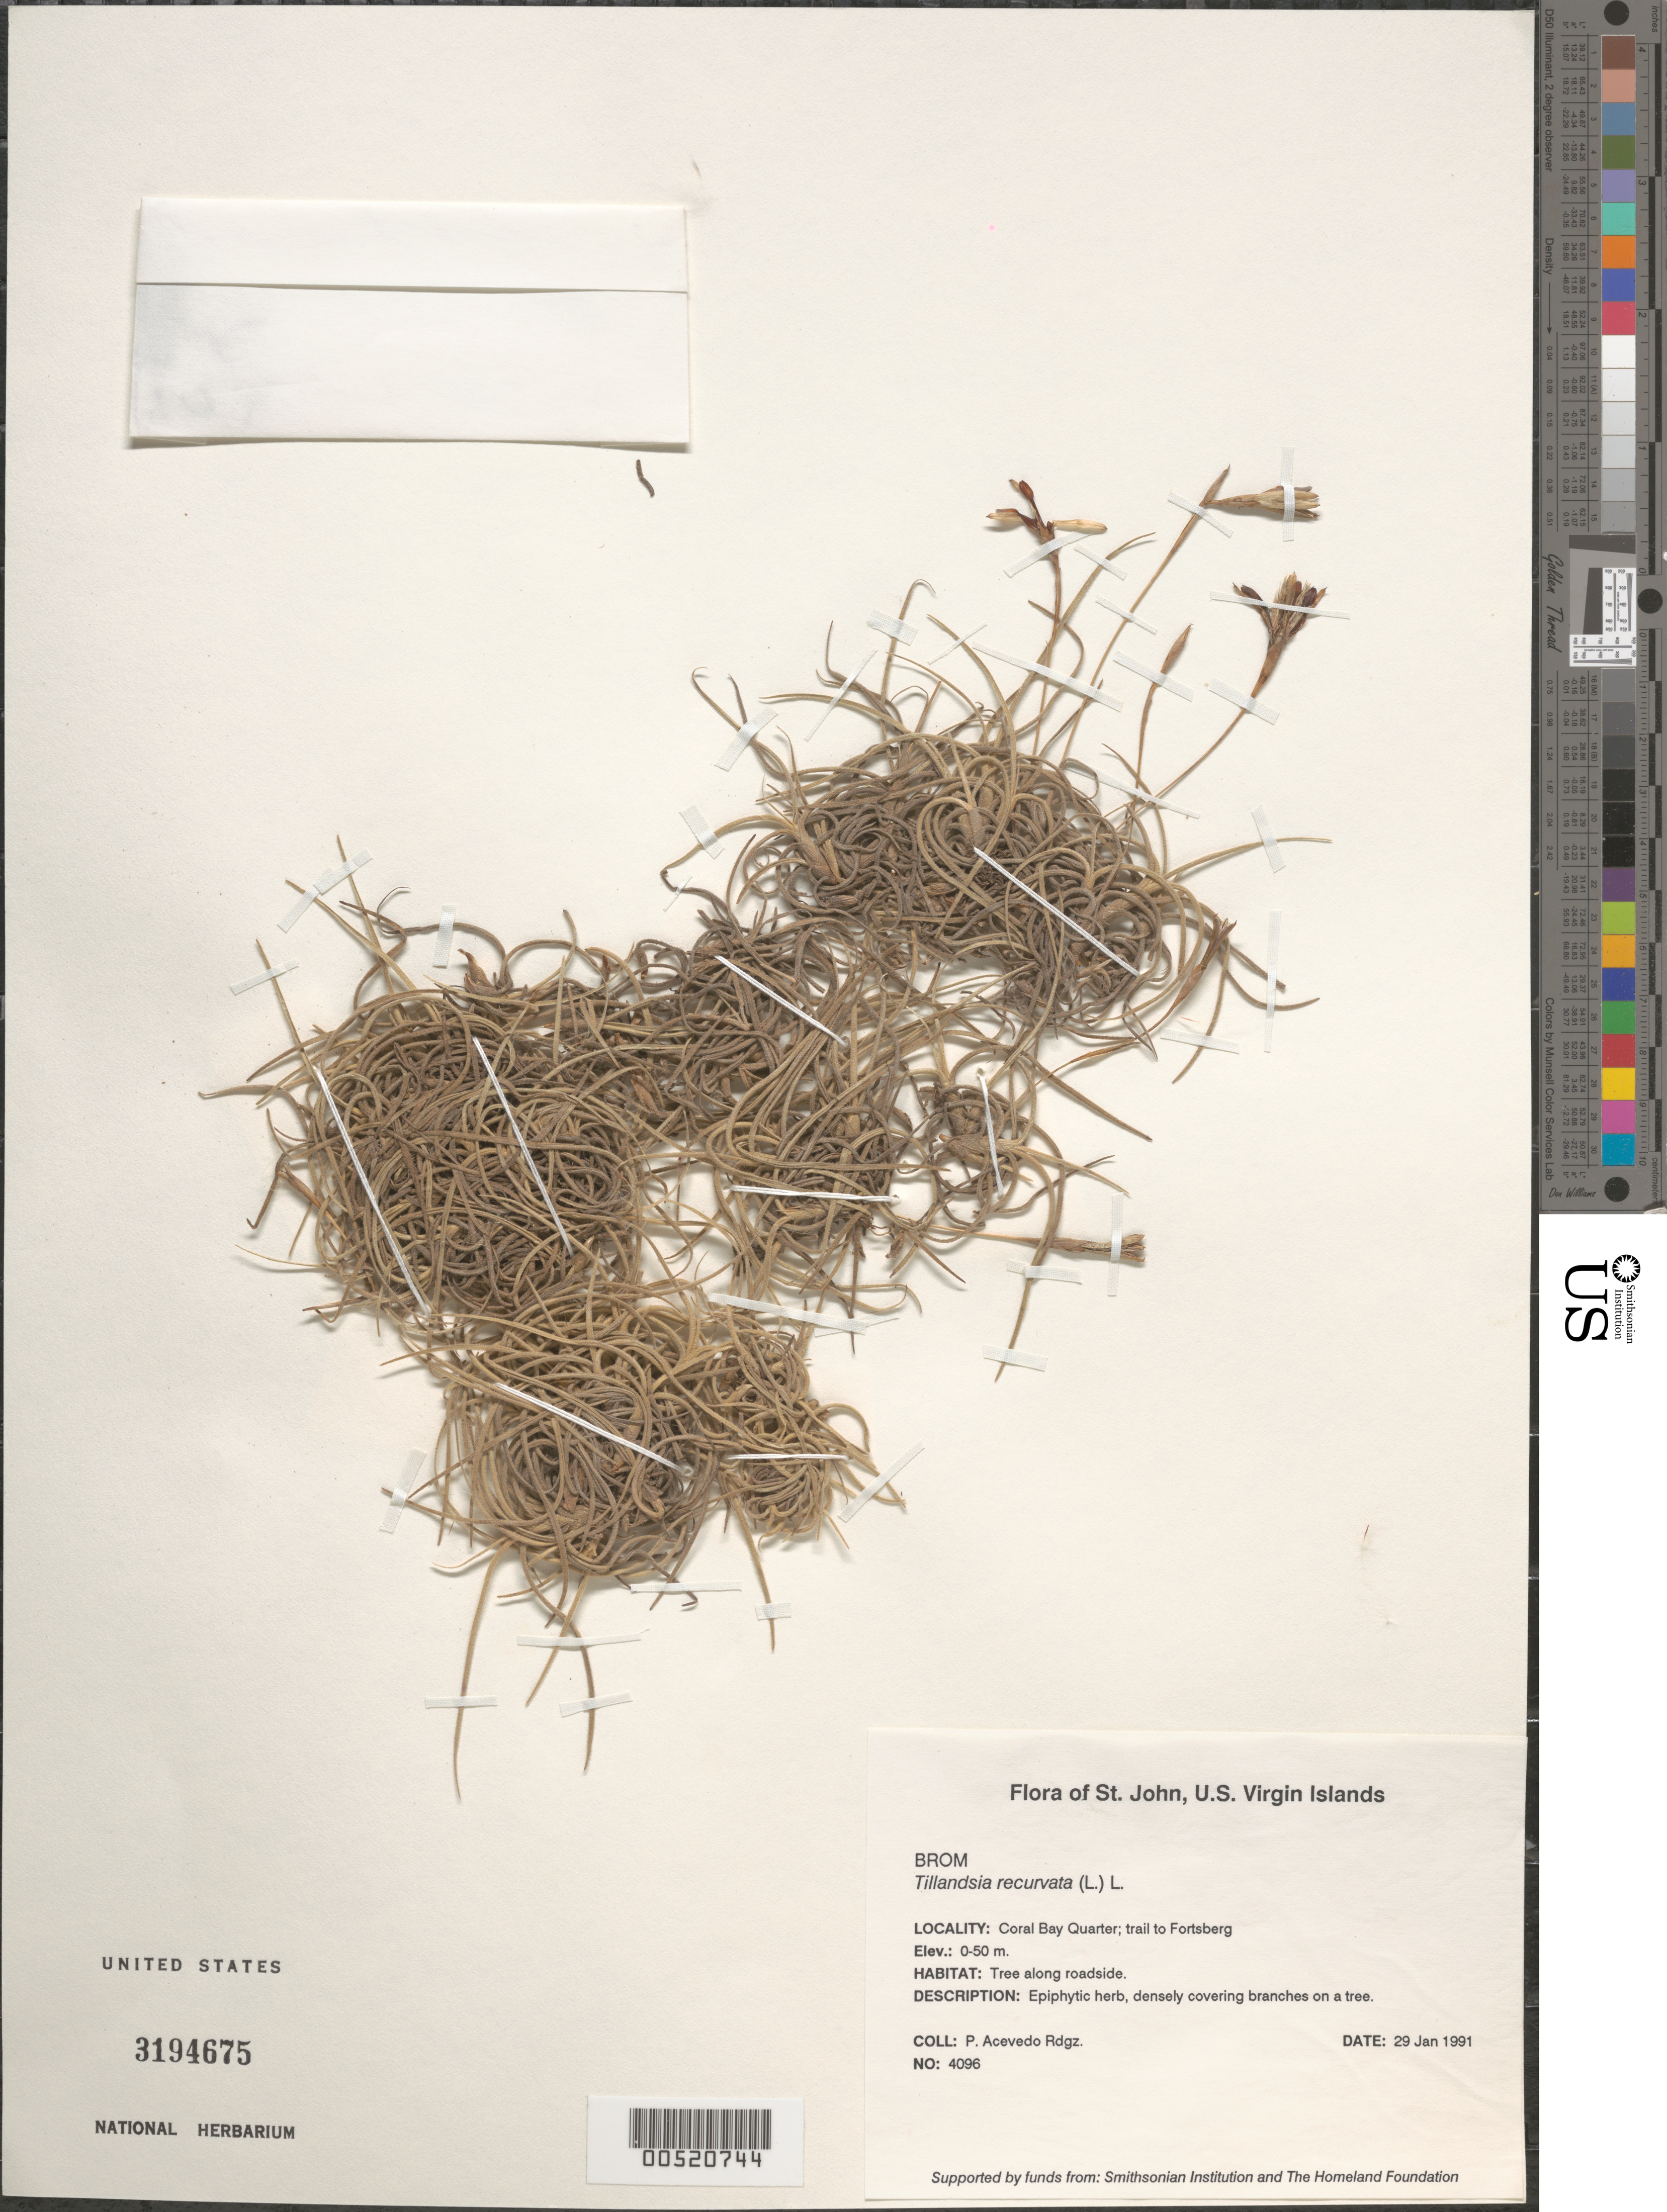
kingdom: Plantae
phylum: Tracheophyta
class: Liliopsida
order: Poales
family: Bromeliaceae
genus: Tillandsia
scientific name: Tillandsia recurvata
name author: L.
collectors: P. Acevedo-Rodr.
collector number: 4096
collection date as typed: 29 Jan 1991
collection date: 1991-01-29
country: U.S. Virgin Islands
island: St. John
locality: Coral Bay Quarter; trail to Fortsberg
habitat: Tree along roadside.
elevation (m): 0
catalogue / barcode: US 3194675